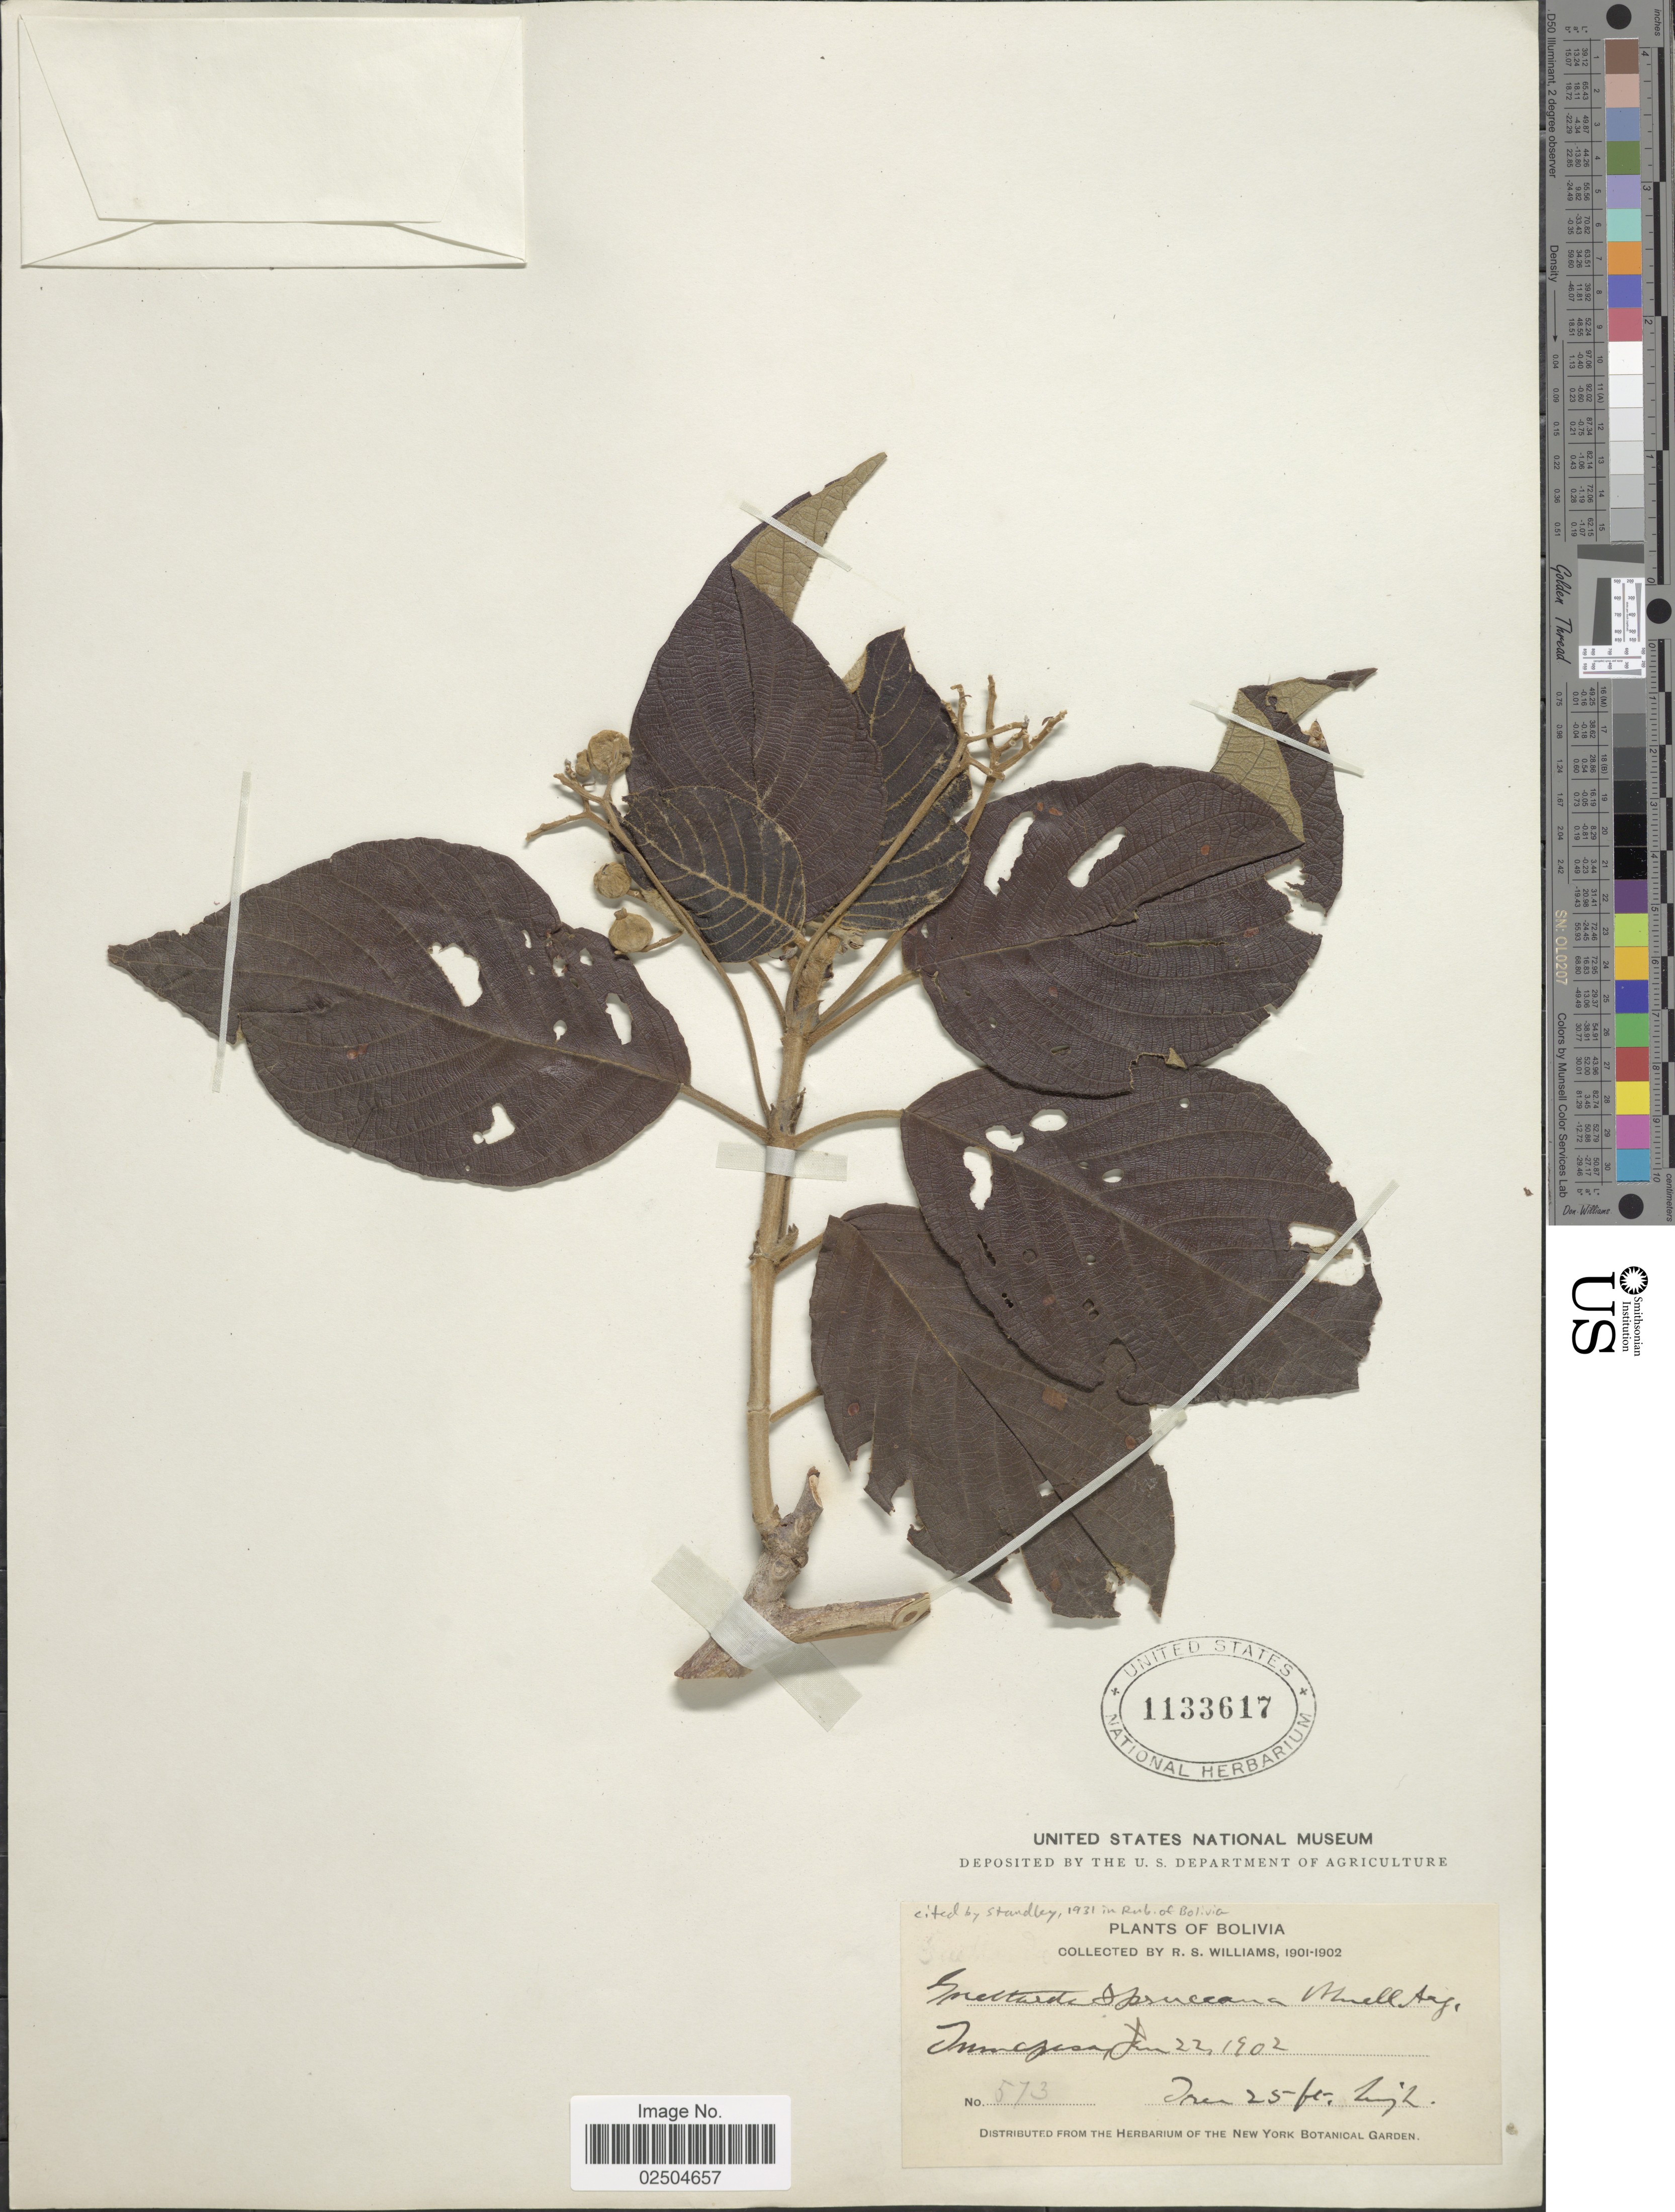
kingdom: Plantae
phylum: Tracheophyta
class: Magnoliopsida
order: Gentianales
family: Rubiaceae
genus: Guettarda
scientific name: Guettarda spruceana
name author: Müll. Arg.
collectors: R. S. Williams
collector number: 573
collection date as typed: Jan. 22, 1902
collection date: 1902-01-22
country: Bolivia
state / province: La Paz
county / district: Iturralde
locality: Tumupasa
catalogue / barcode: US 1133617